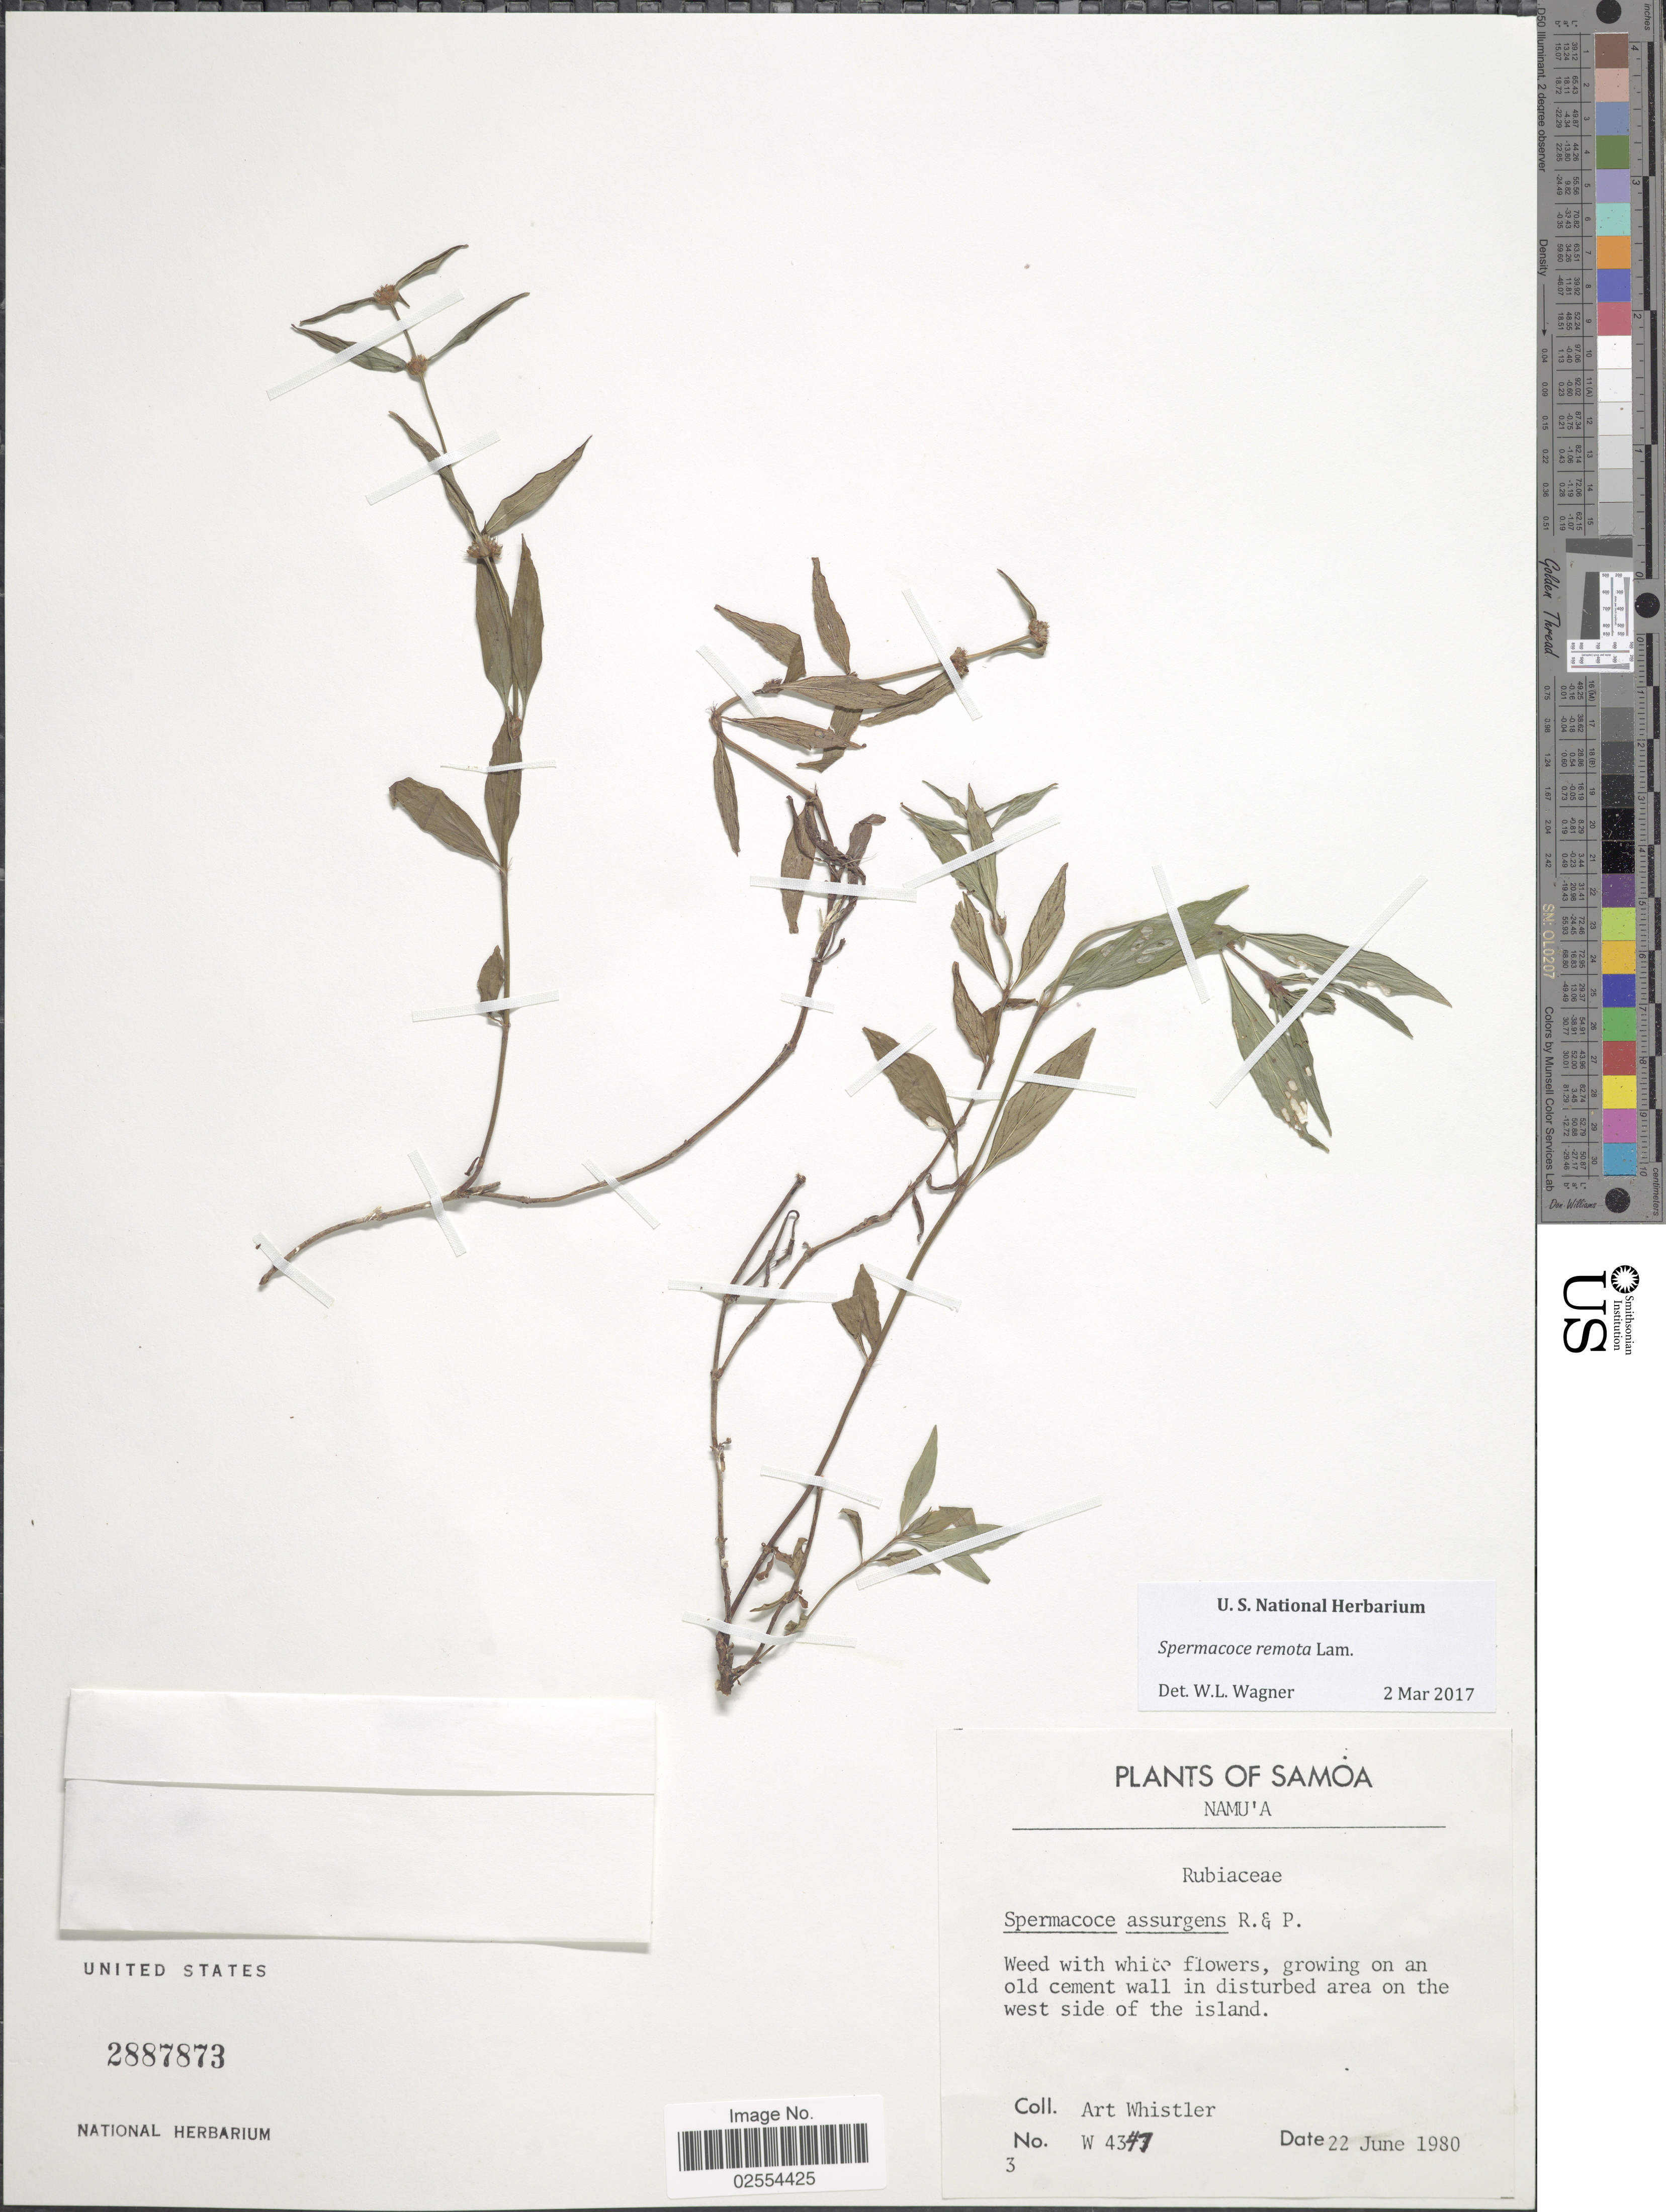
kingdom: Plantae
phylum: Tracheophyta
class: Magnoliopsida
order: Gentianales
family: Rubiaceae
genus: Spermacoce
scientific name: Spermacoce remota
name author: Lam.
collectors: A. Whistler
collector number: W 4347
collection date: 1980-06-22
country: Samoa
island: Namua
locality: Namu'a, growing on an old cement wall in disturbed area on the west side of the island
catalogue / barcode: US 2887873